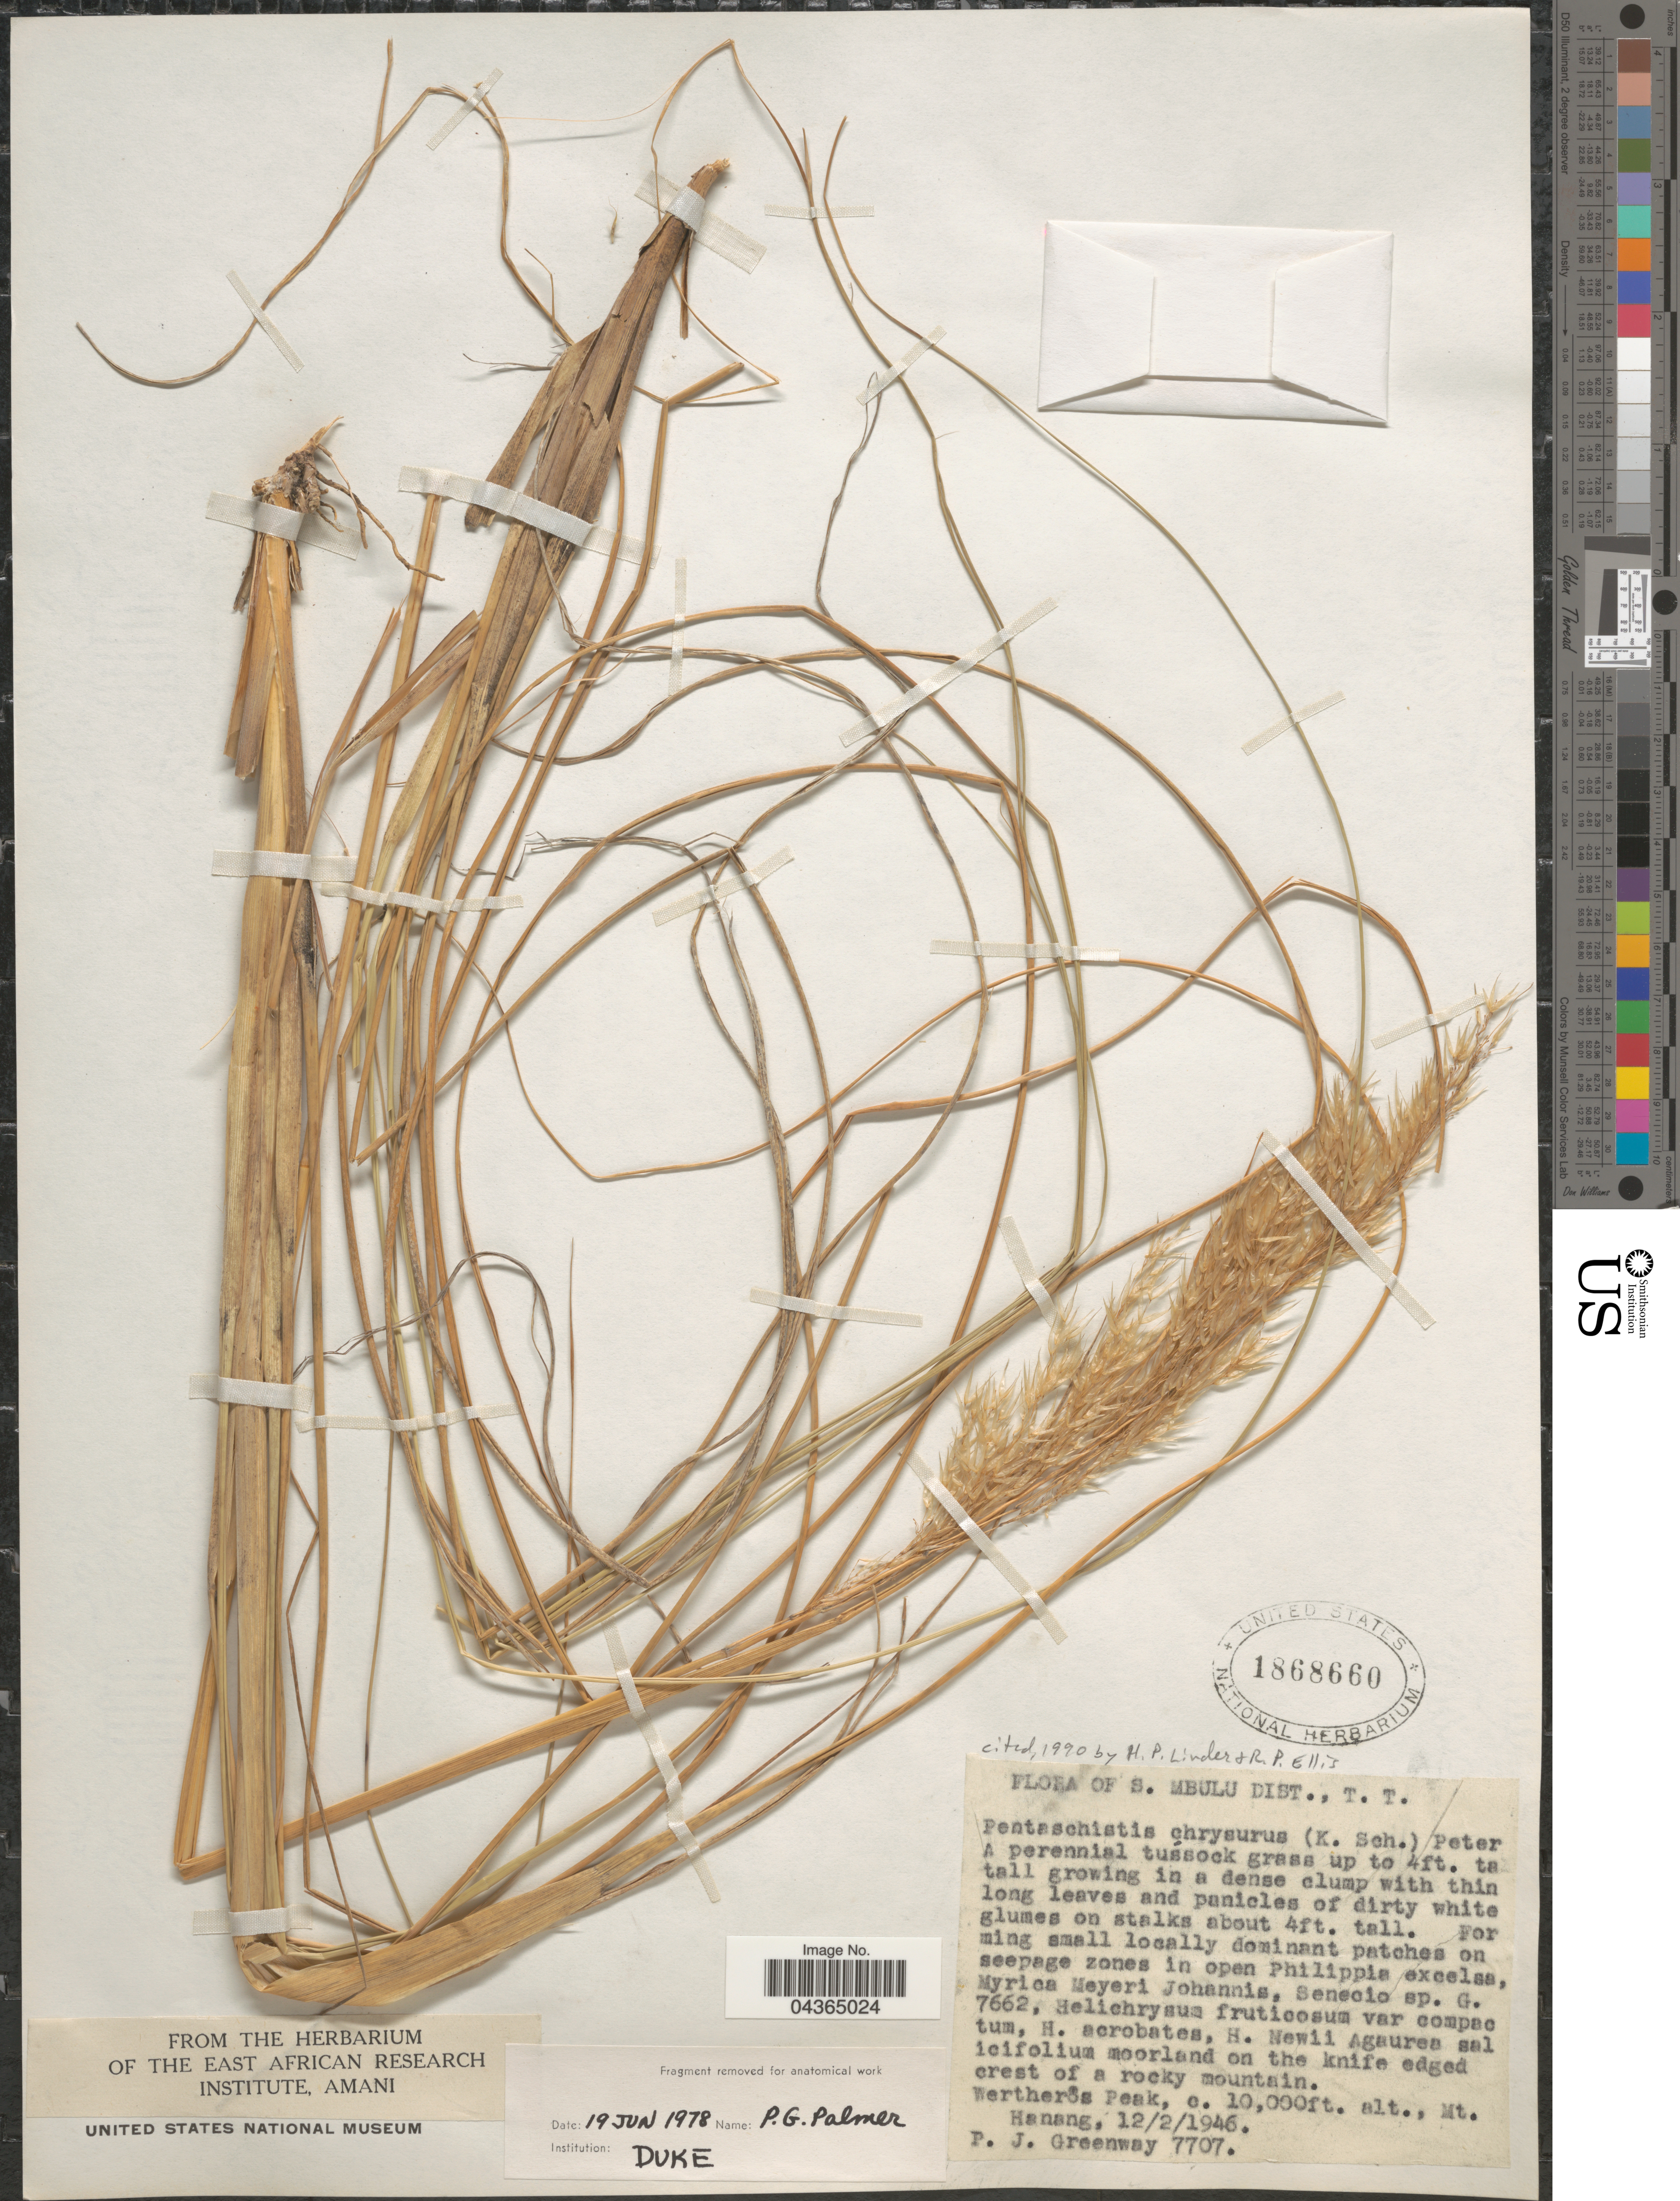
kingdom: Plantae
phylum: Tracheophyta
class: Liliopsida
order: Poales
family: Poaceae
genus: Pentameris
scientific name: Pentameris chrysurus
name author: (K. Schum.) Galley & H.P. Linder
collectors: P. J. Greenway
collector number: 7707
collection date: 1946-02-12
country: Tanzania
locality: S. Mbulu Dist, Wertheros [interpreted] Peak, Mt. Hanang.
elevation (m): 3048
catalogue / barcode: US 1868660